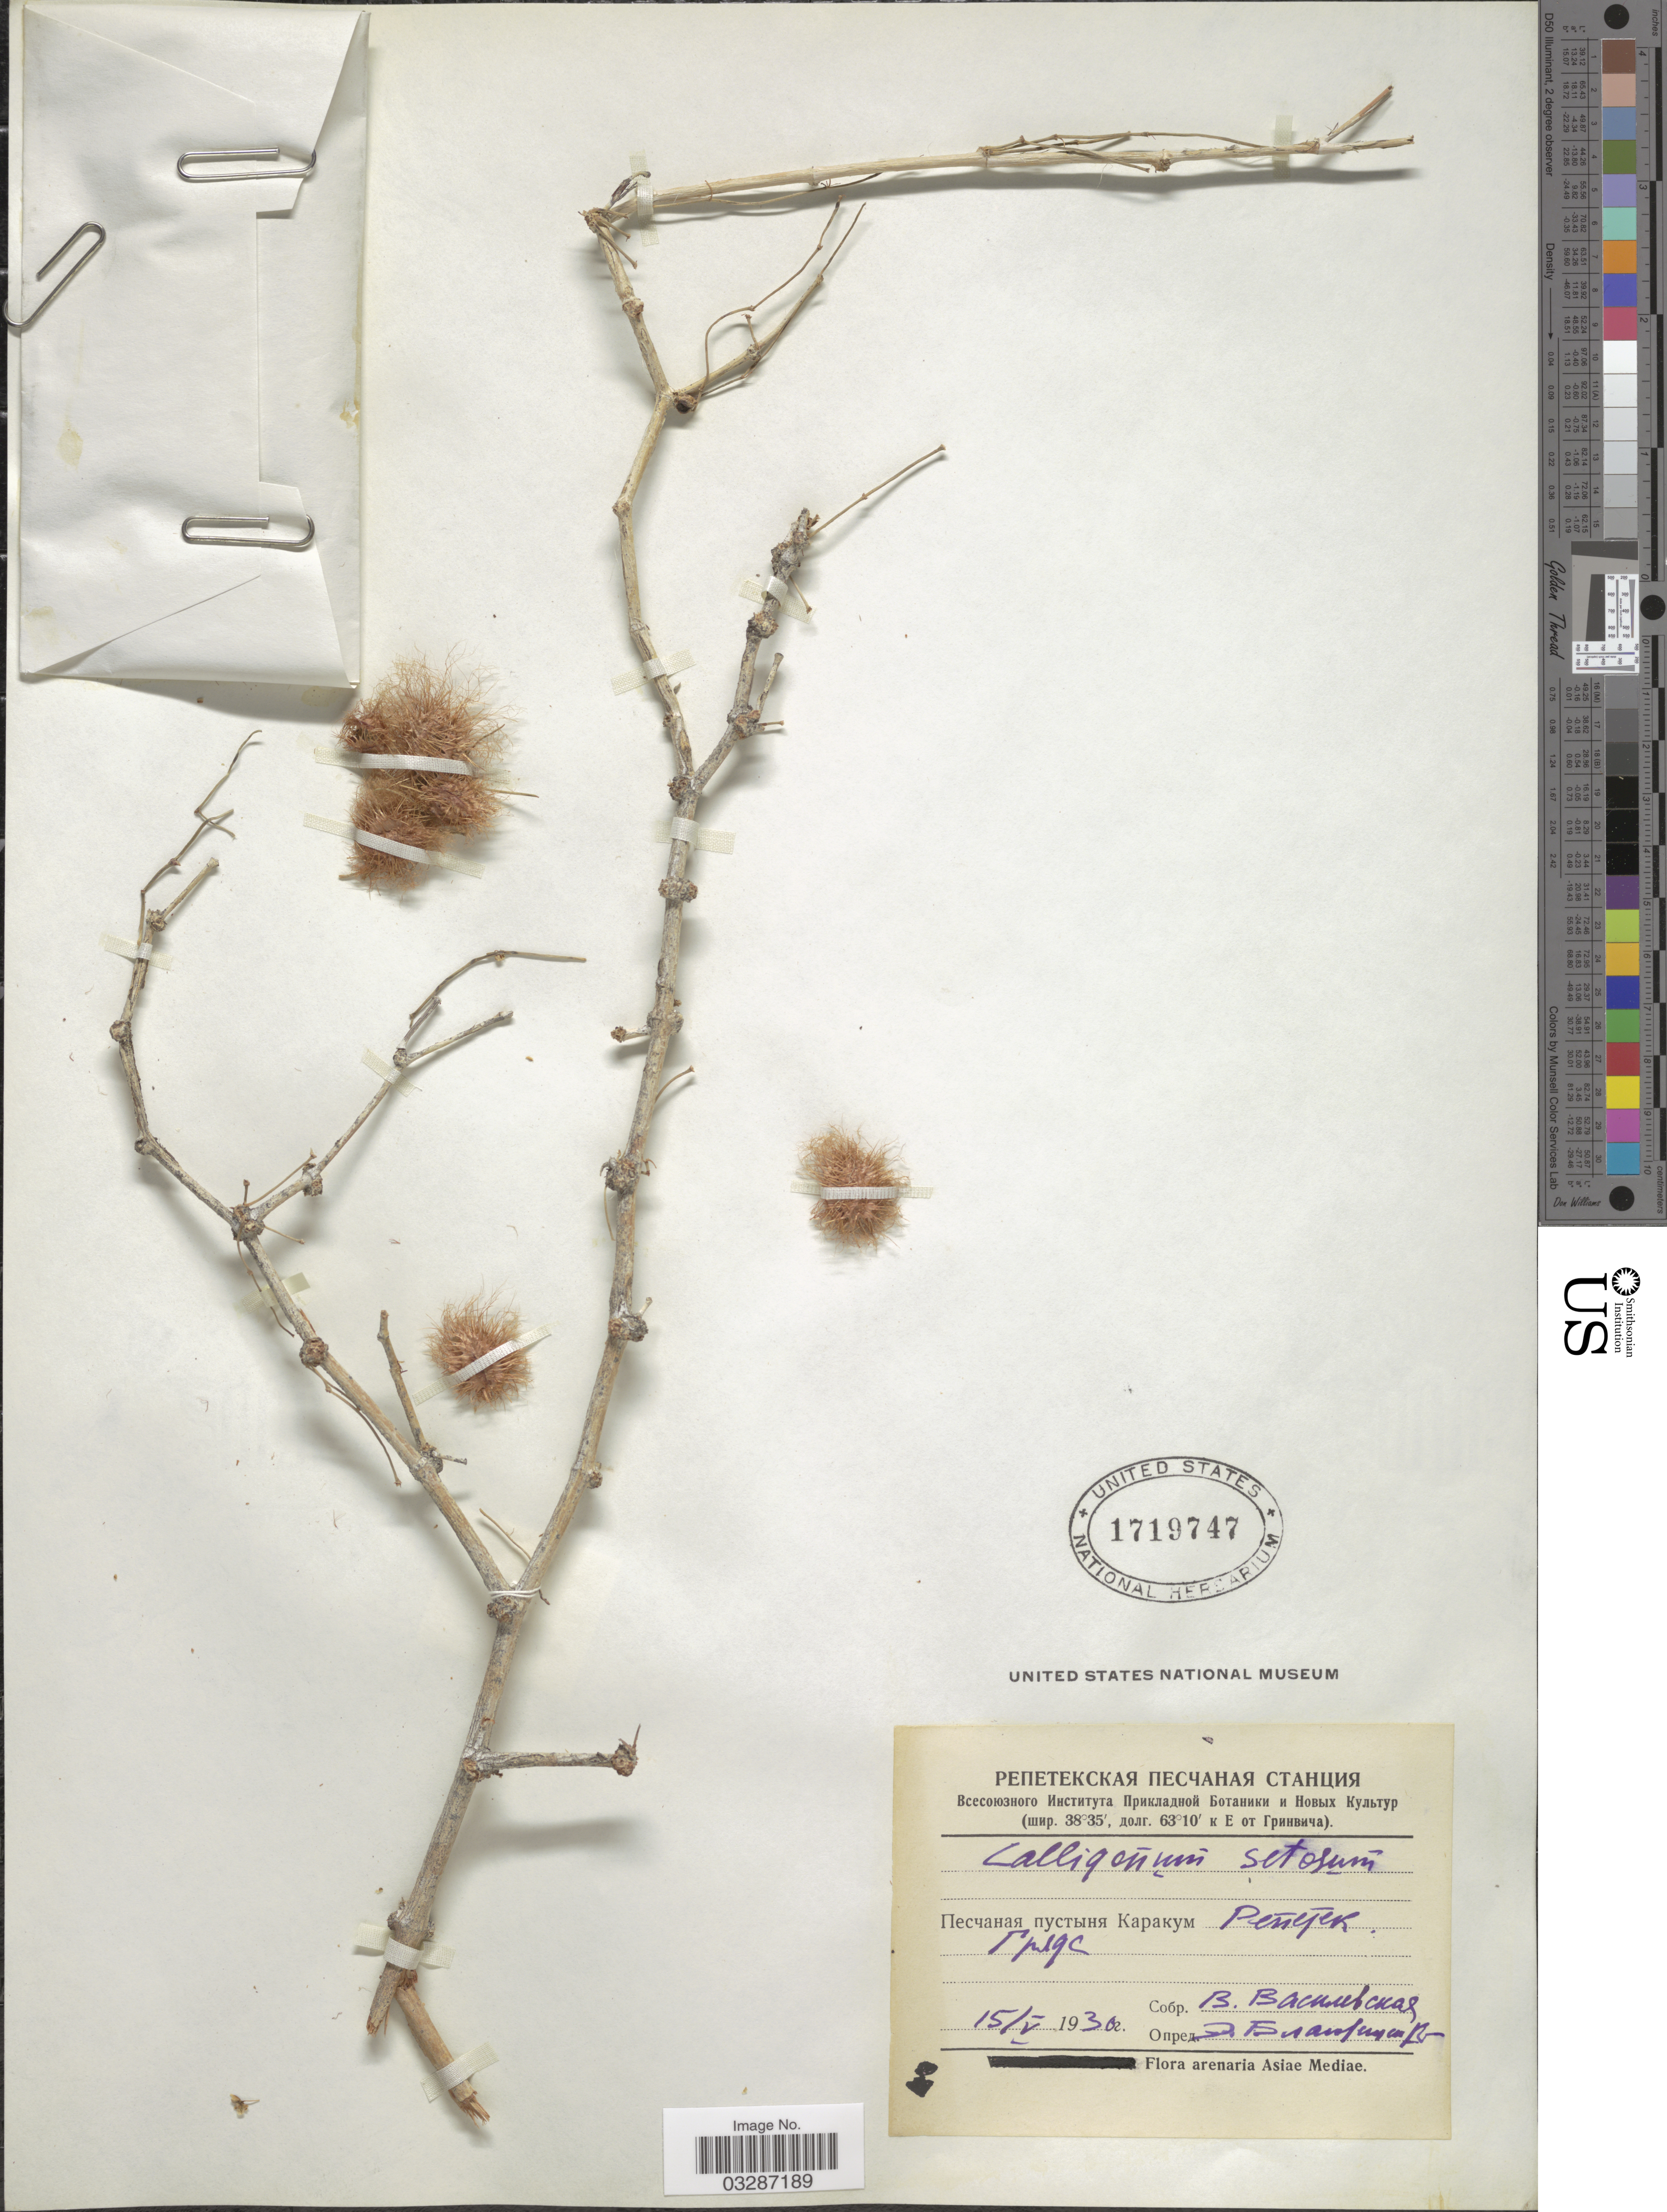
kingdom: Plantae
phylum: Tracheophyta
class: Magnoliopsida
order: Caryophyllales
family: Polygonaceae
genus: Calligonum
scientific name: Calligonum setosum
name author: (Litv.) Litv.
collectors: V. Vasilevskiy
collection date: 1930-05-15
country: Turkmenistan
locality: Karakum Desert, Repetek Station.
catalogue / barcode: US 1719747